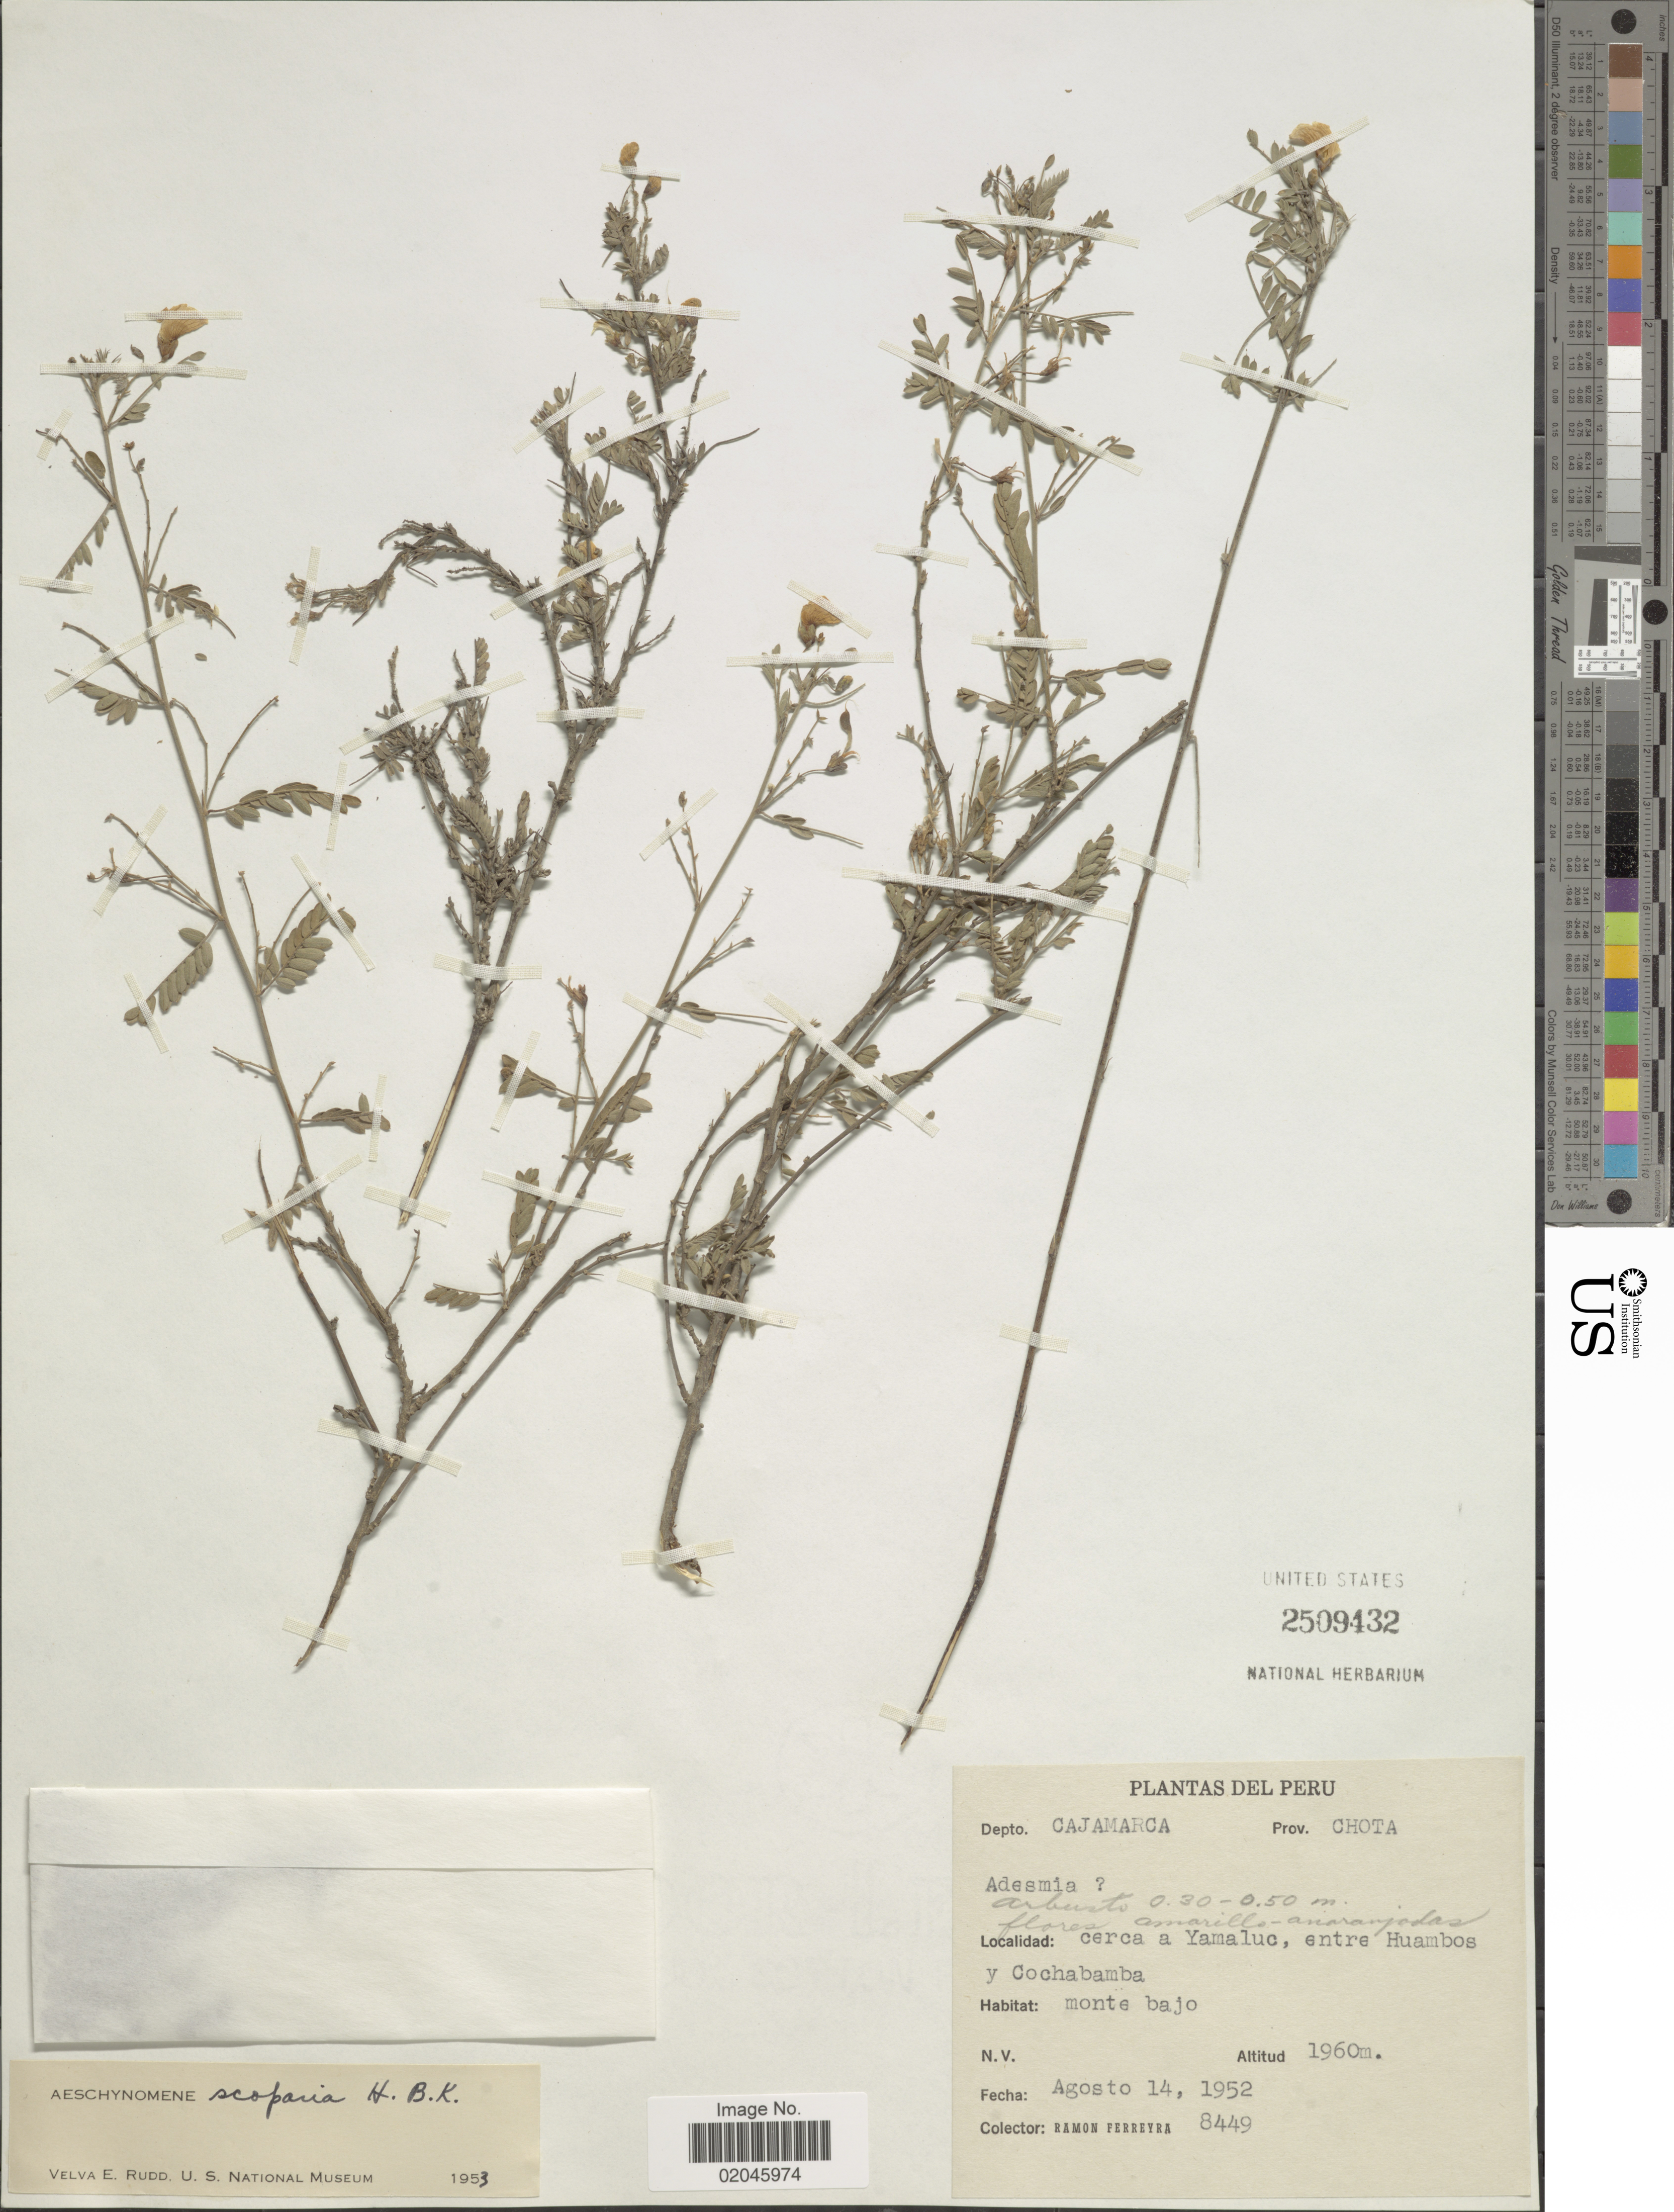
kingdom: Plantae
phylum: Tracheophyta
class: Magnoliopsida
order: Fabales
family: Fabaceae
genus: Aeschynomene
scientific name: Aeschynomene scoparia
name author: Kunth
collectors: R. A. Ferreyra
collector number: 8449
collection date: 1952-08-14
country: Peru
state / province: Cajamarca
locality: Prov. Chota, Cerca a Yamaluc, entre Huambos y Cochabamba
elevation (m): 1960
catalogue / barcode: US 2509432